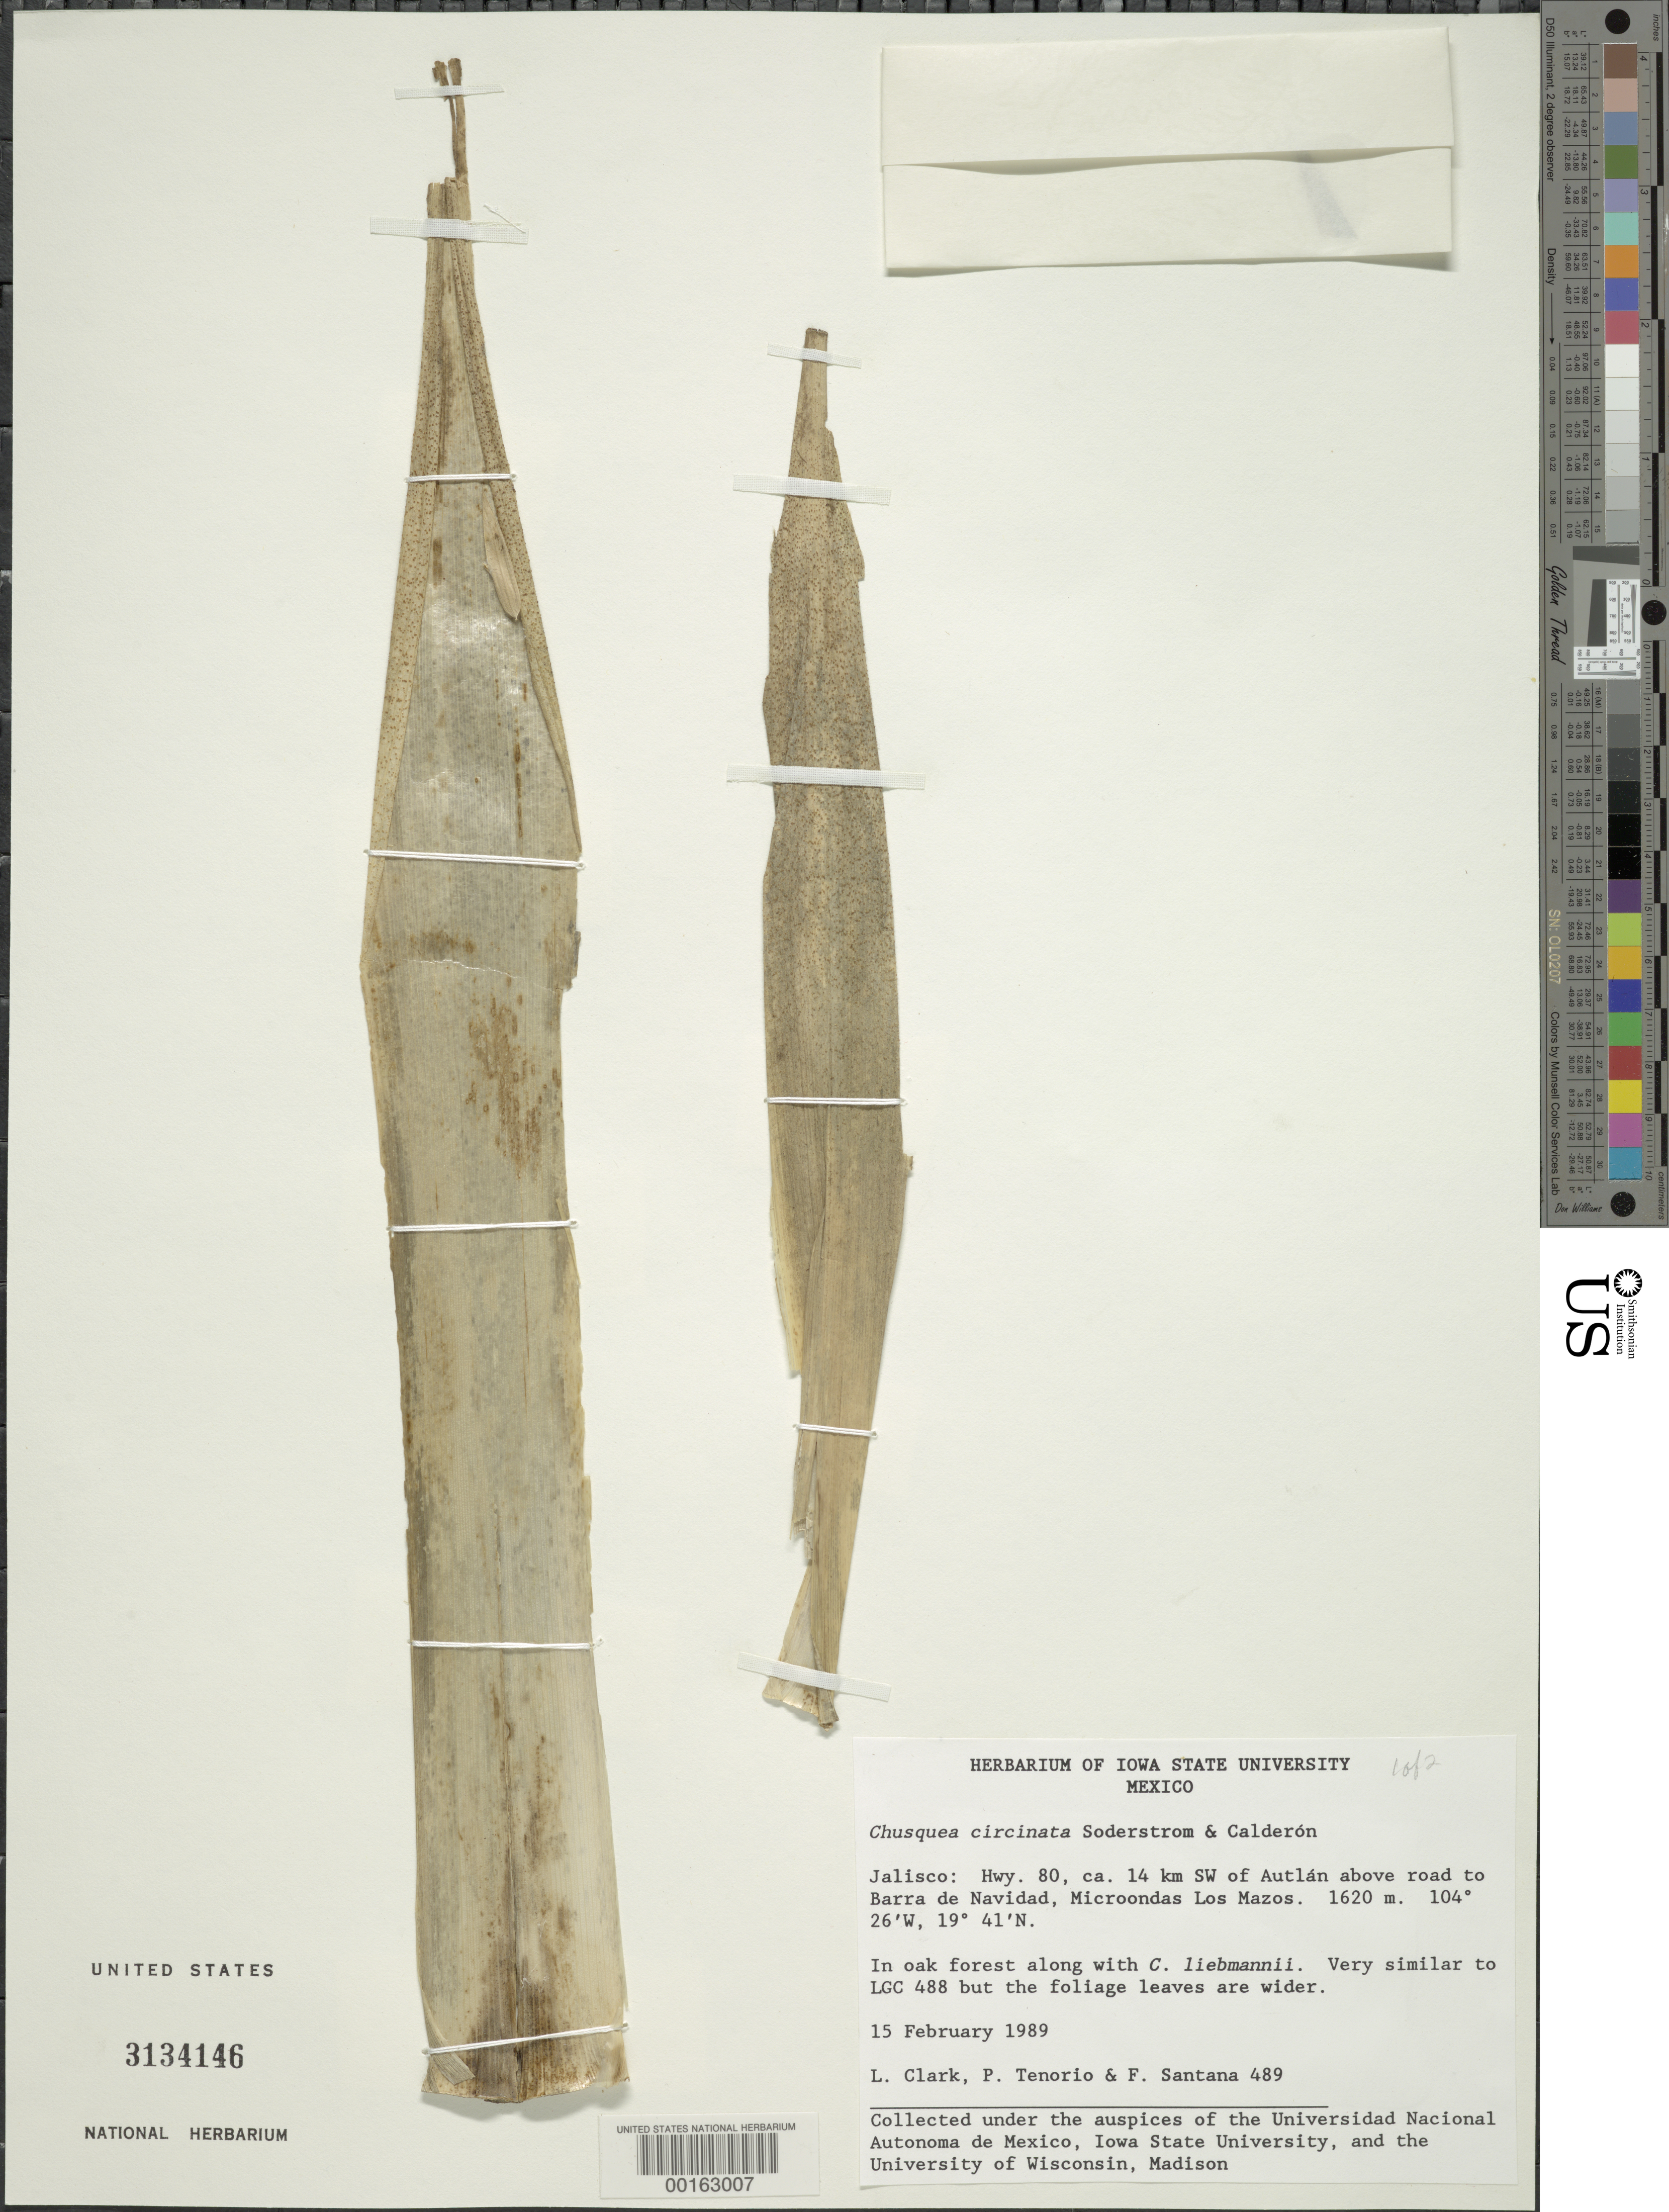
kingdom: Plantae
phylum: Tracheophyta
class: Liliopsida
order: Poales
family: Poaceae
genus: Chusquea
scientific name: Chusquea circinata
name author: Soderstr. & C. E. Calderón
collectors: L. G. Clark, P. Tenorio L. & F. Santana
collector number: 489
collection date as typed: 15 Feb 1989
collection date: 1989-02-15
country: Mexico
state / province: Jalisco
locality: Hwy 80, 14 km SW of Autlán on the road to Barra de Navidad, microondas Los Mazos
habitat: In oak forest along with c. liebmannii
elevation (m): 1620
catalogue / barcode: US 3134146